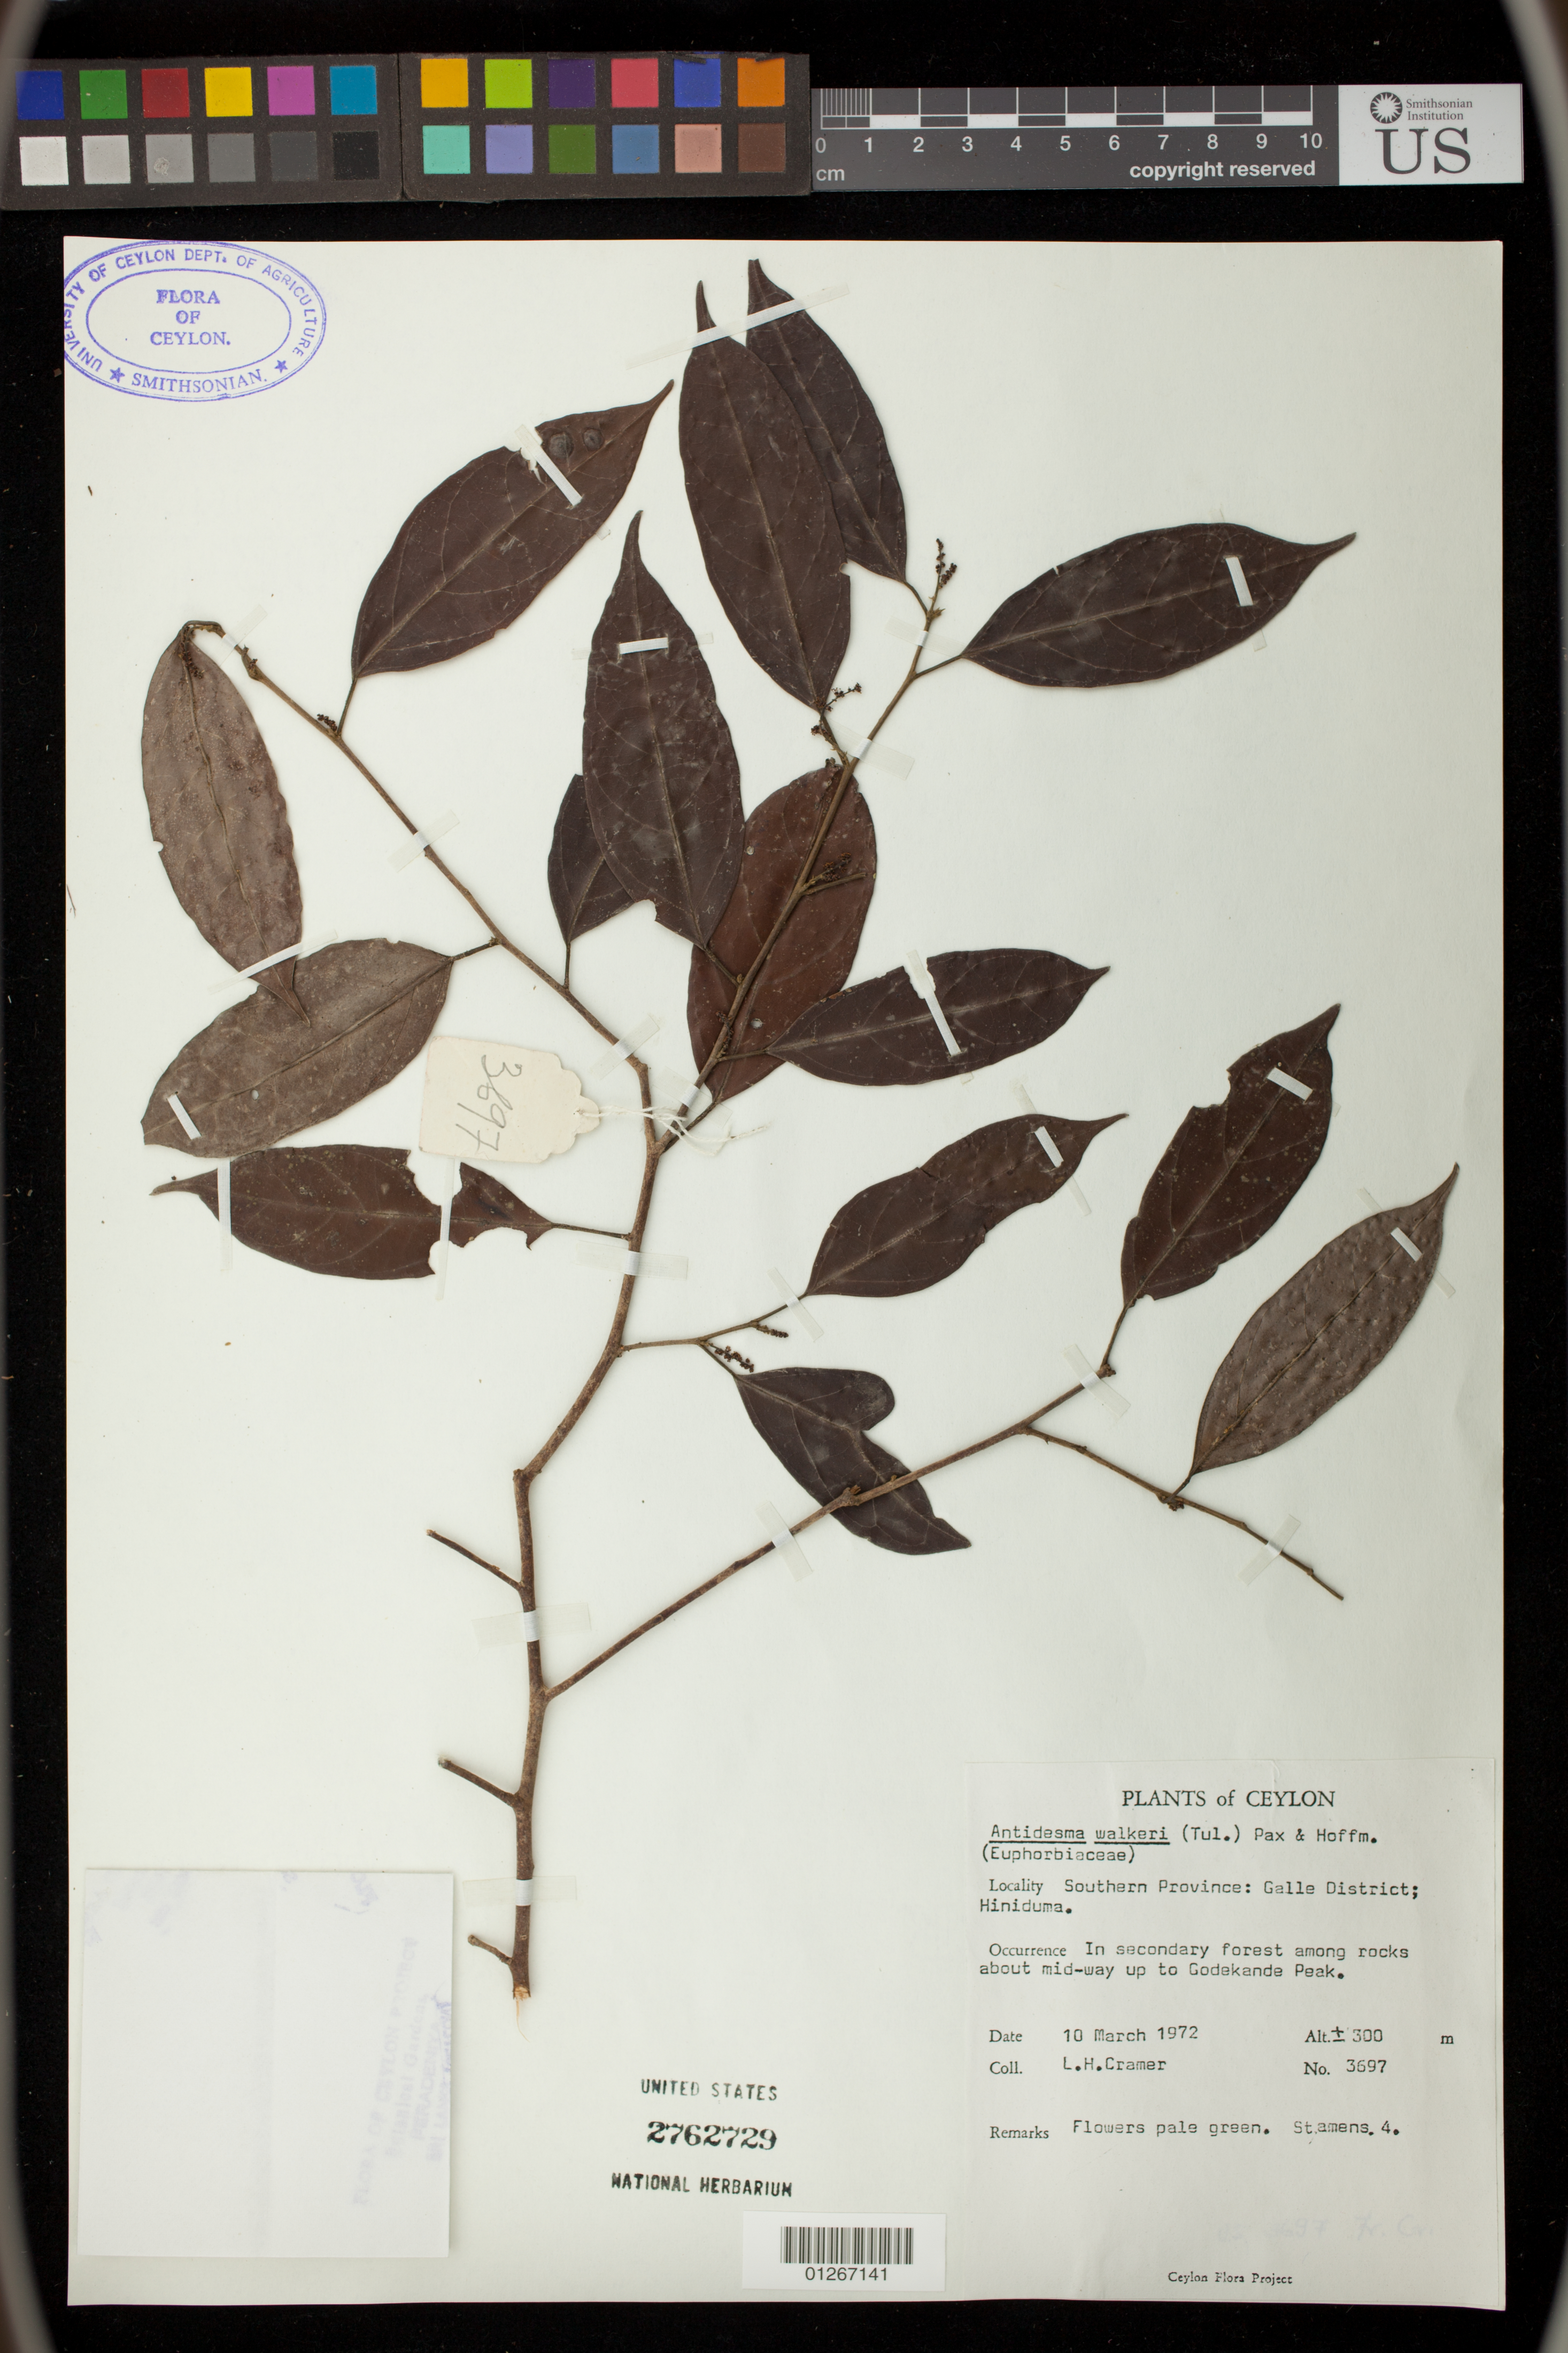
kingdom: Plantae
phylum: Tracheophyta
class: Magnoliopsida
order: Malpighiales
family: Phyllanthaceae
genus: Antidesma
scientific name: Antidesma walkeri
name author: (Tul.) Pax & K. Hoffm.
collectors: L. H. Cramer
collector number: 3697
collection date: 1972-03-10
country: Sri Lanka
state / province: Southern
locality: Galle District; Hiniduma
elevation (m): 300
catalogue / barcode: US 2762729